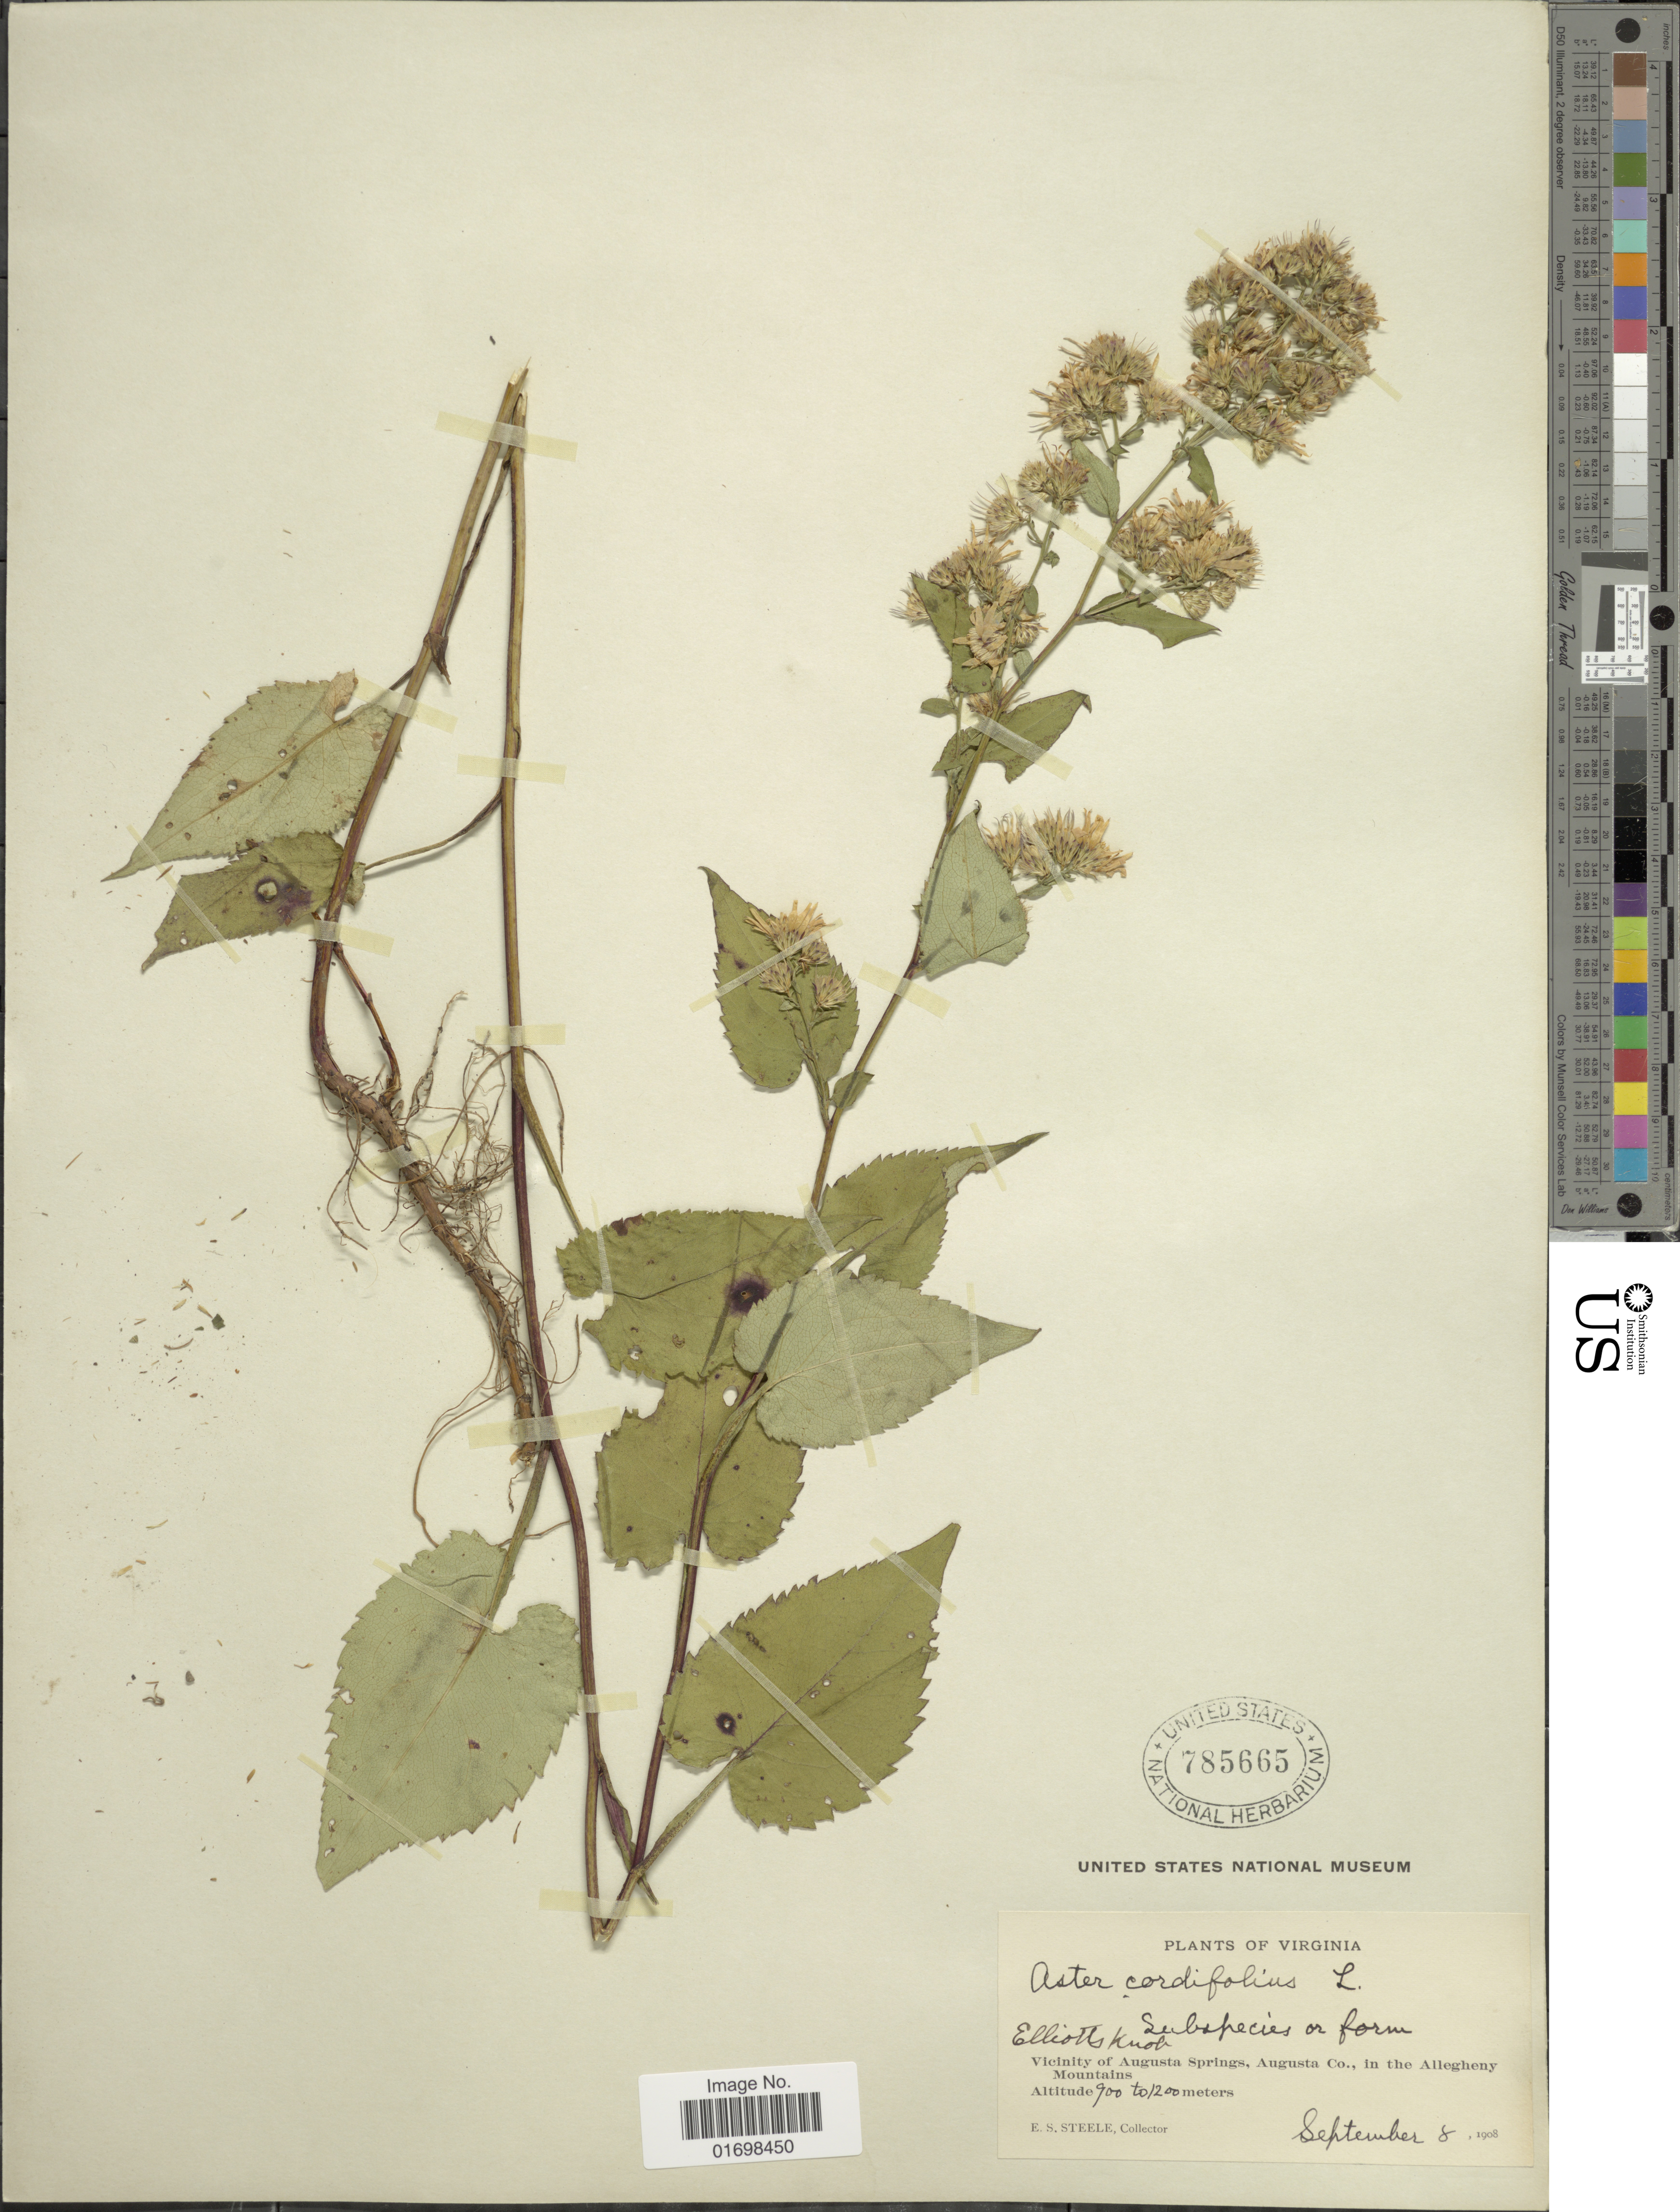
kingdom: Plantae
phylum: Tracheophyta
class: Magnoliopsida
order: Asterales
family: Asteraceae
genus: Symphyotrichum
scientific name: Symphyotrichum cordifolium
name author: (L.) G.L. Nesom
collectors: E. Steele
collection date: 1908-09-08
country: United States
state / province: Virginia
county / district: Augusta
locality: Elliots Knob. Vicinity of Augusta Springs, Augusta Co., in the Allegheny Mountains.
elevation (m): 900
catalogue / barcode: US 785665